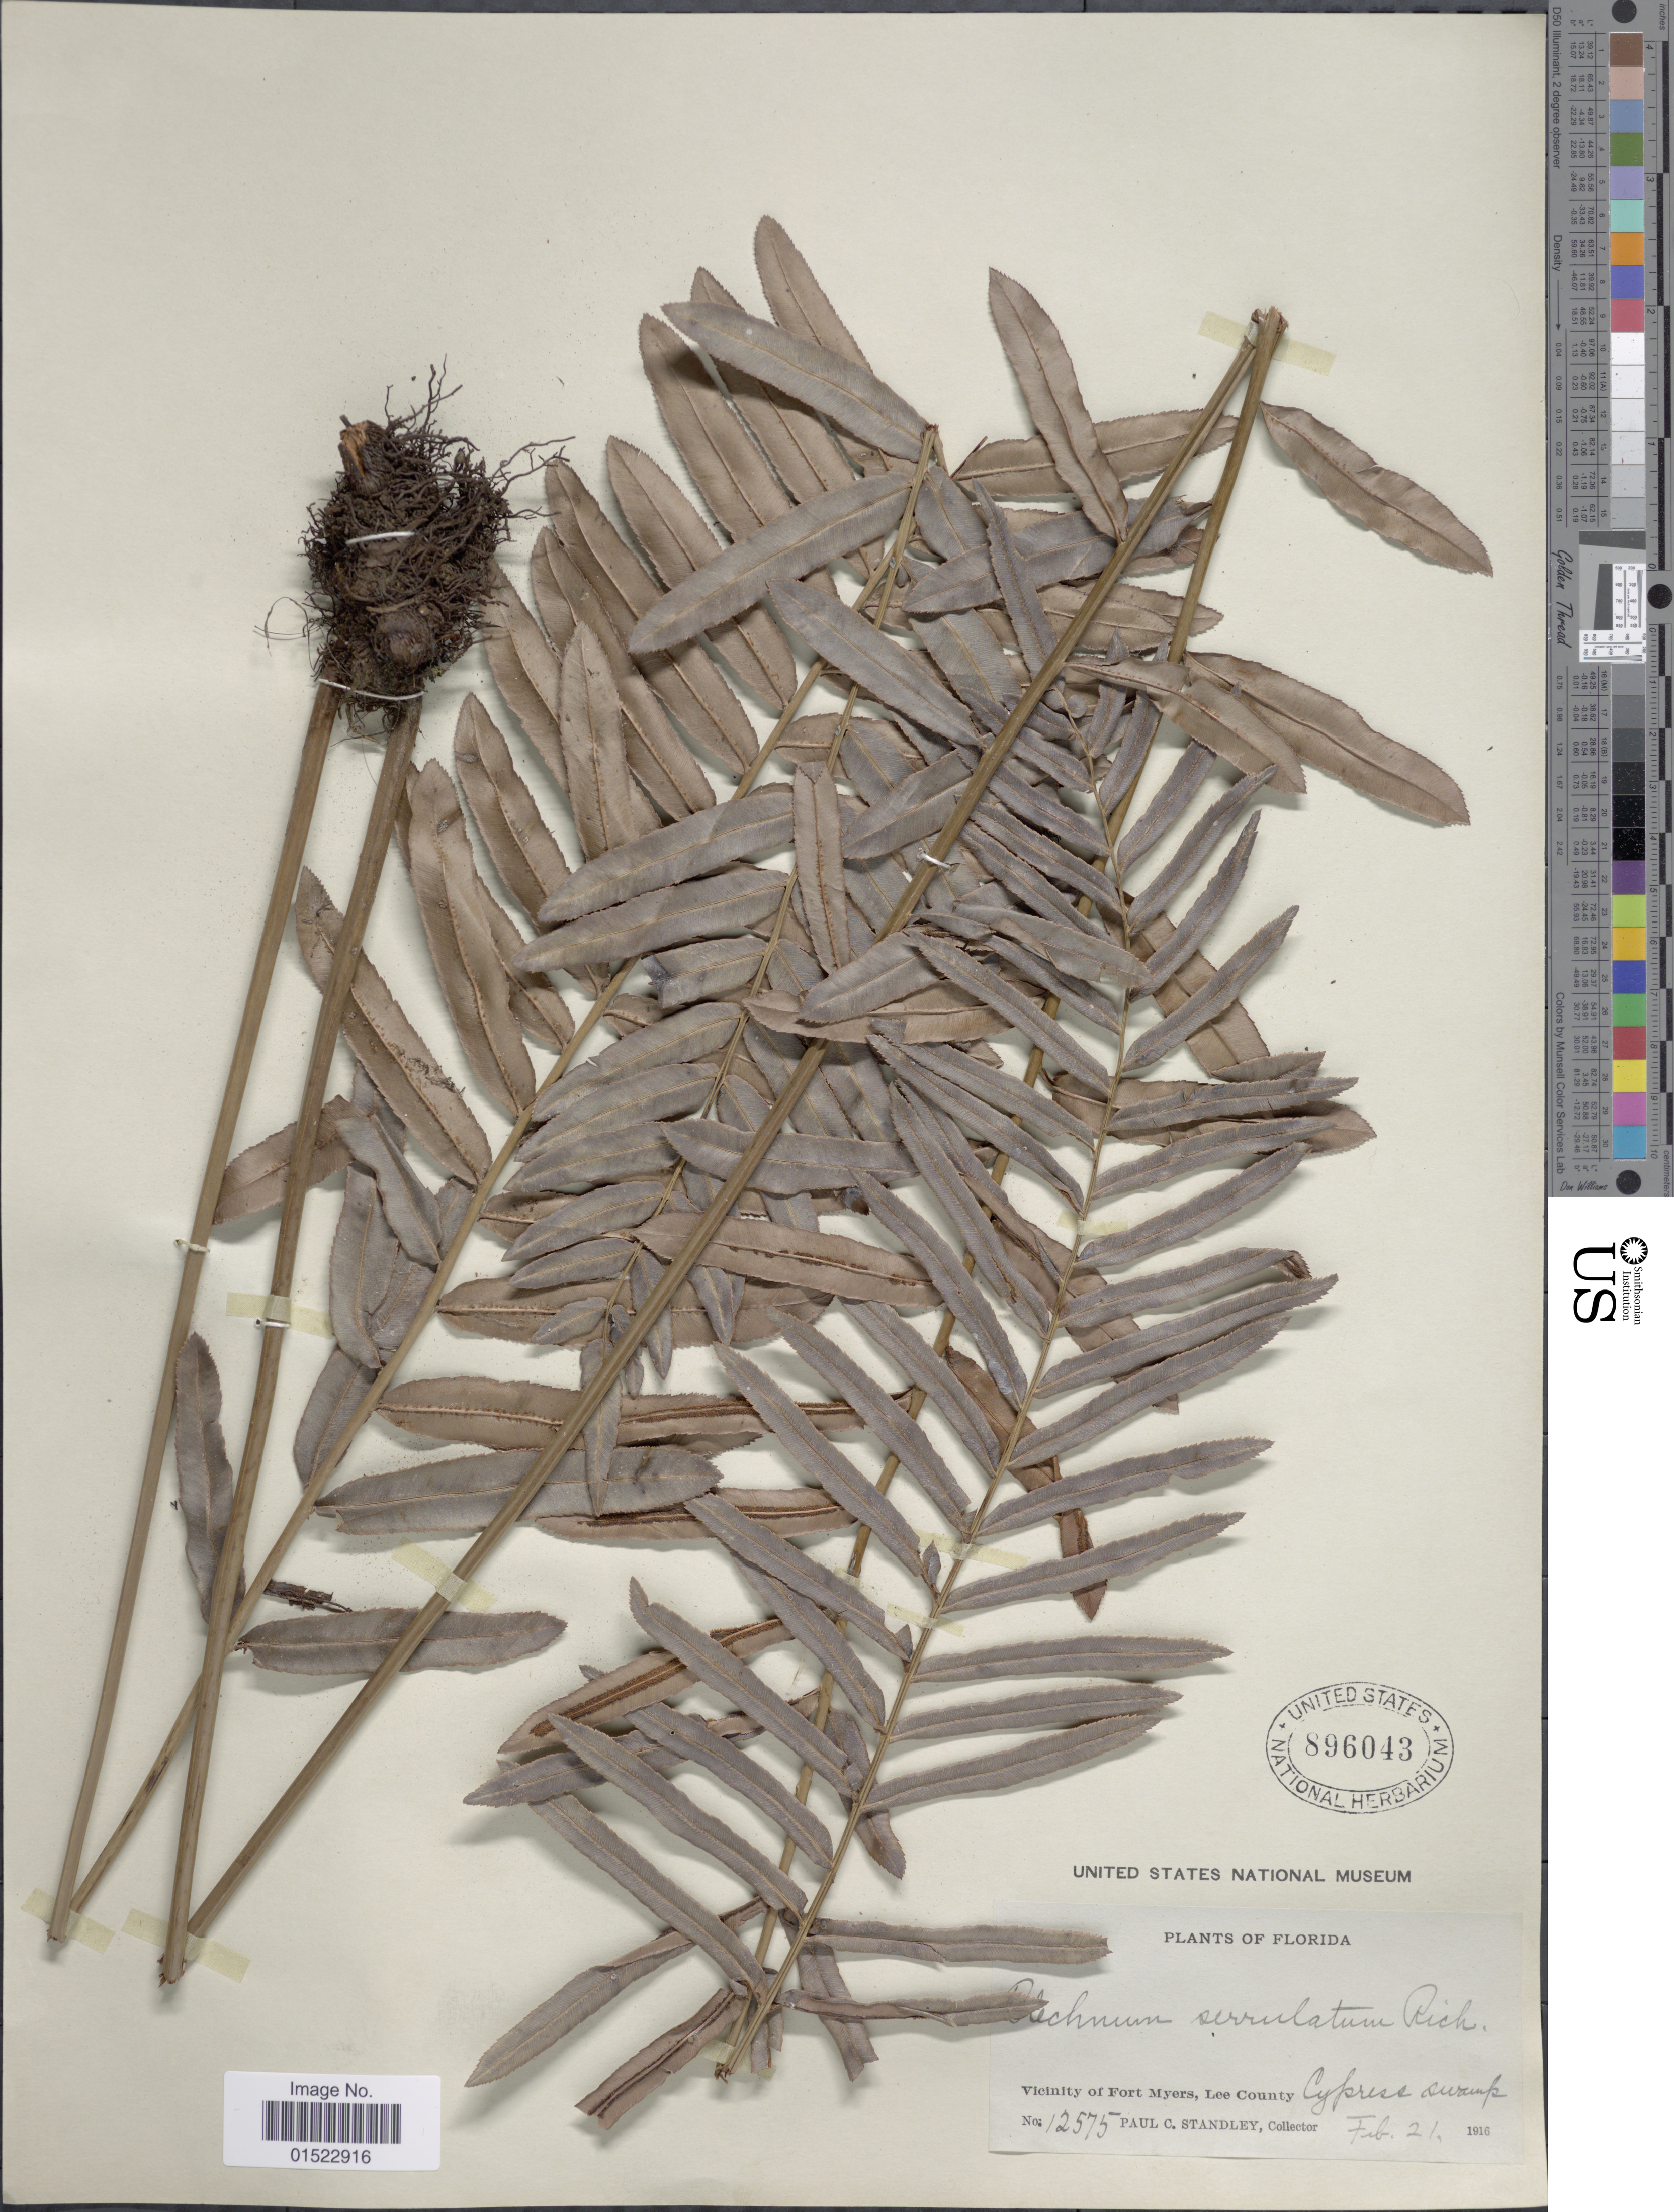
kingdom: Plantae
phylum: Tracheophyta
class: Polypodiopsida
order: Polypodiales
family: Blechnaceae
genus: Telmatoblechnum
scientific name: Telmatoblechnum serrulatum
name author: (Rich.) Perrie et al.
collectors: P. C. Standley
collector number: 12575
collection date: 1916-02-21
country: United States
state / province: Florida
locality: Vicinity of Fort Myers, Lee County, Cypress swamp.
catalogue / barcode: US 896043